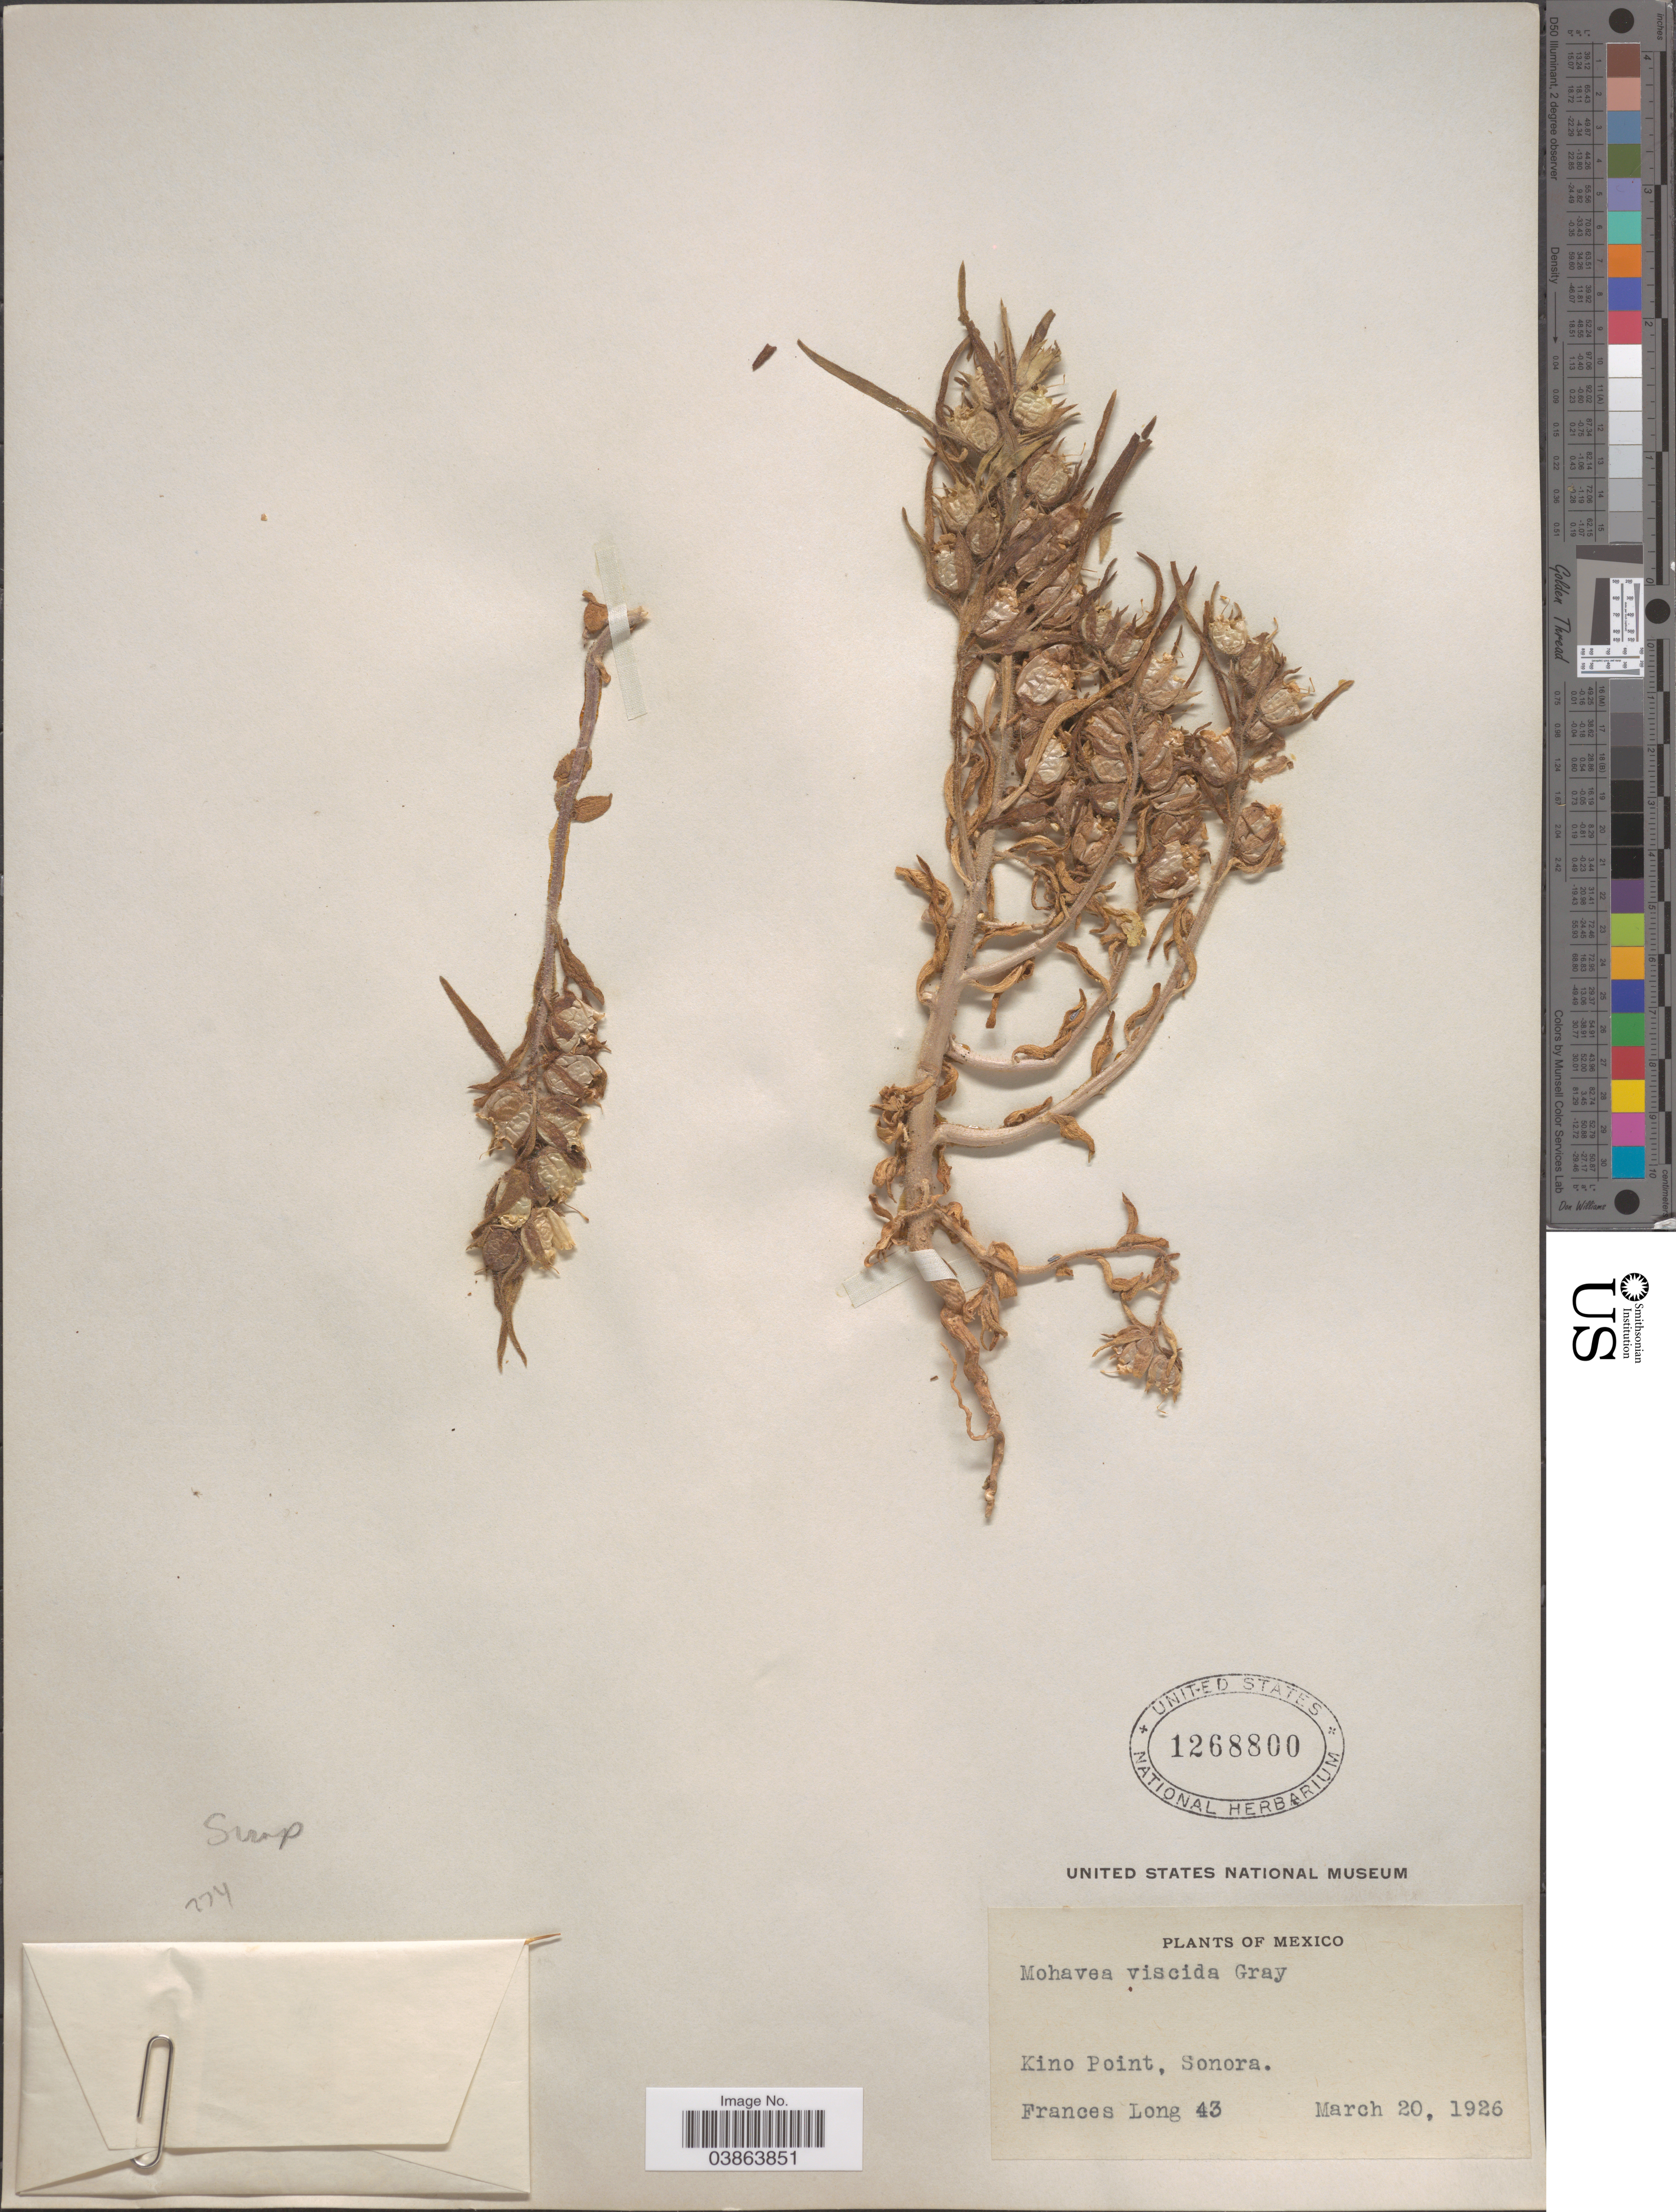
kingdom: Plantae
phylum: Tracheophyta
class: Magnoliopsida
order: Lamiales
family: Plantaginaceae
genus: Mohavea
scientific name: Mohavea confertiflora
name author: (A. DC.) A. Heller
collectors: F. Long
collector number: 43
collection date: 1926-03-20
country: Mexico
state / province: Sonora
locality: Kino Point.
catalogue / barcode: US 1268800